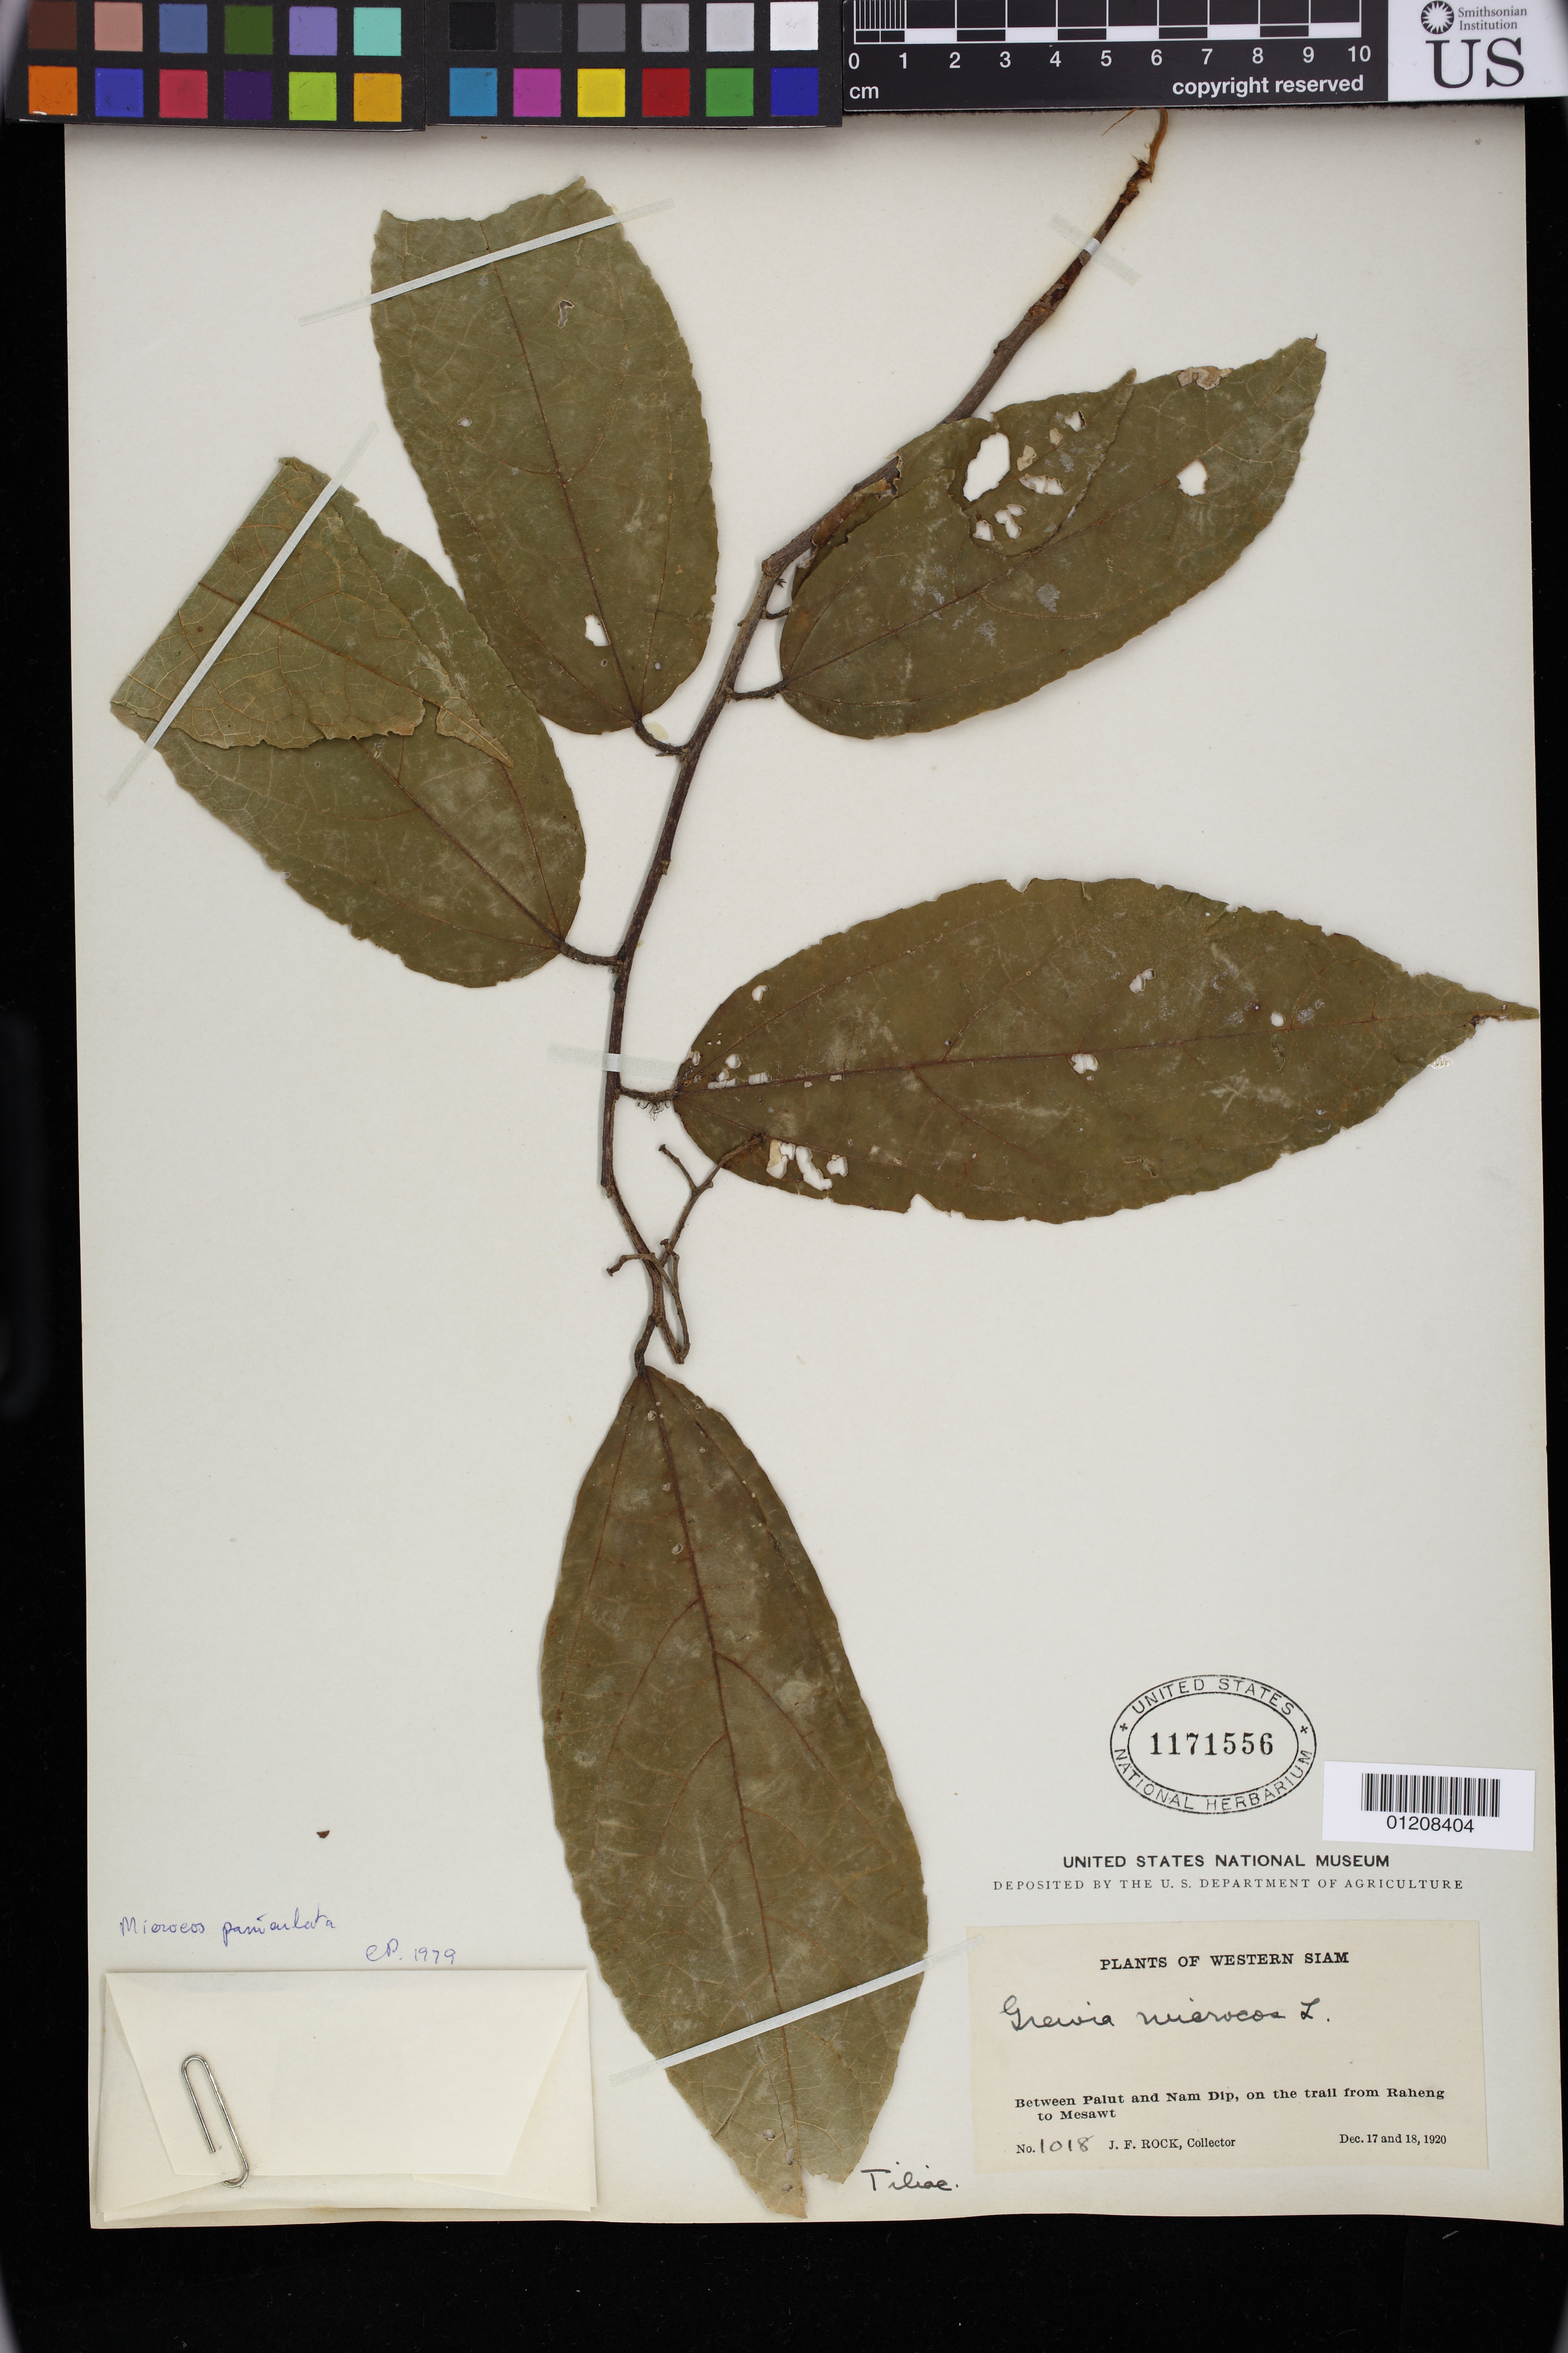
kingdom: Plantae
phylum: Tracheophyta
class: Magnoliopsida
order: Malvales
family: Malvaceae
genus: Microcos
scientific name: Microcos paniculata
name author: L.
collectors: J. F. Rock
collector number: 1018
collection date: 1920-12-17/1920-12-18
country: Thailand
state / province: Nothern Thailand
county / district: Tak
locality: Between Palut and Nam Dip, on trail from Raheng to Mesawt.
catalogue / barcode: US 1171556